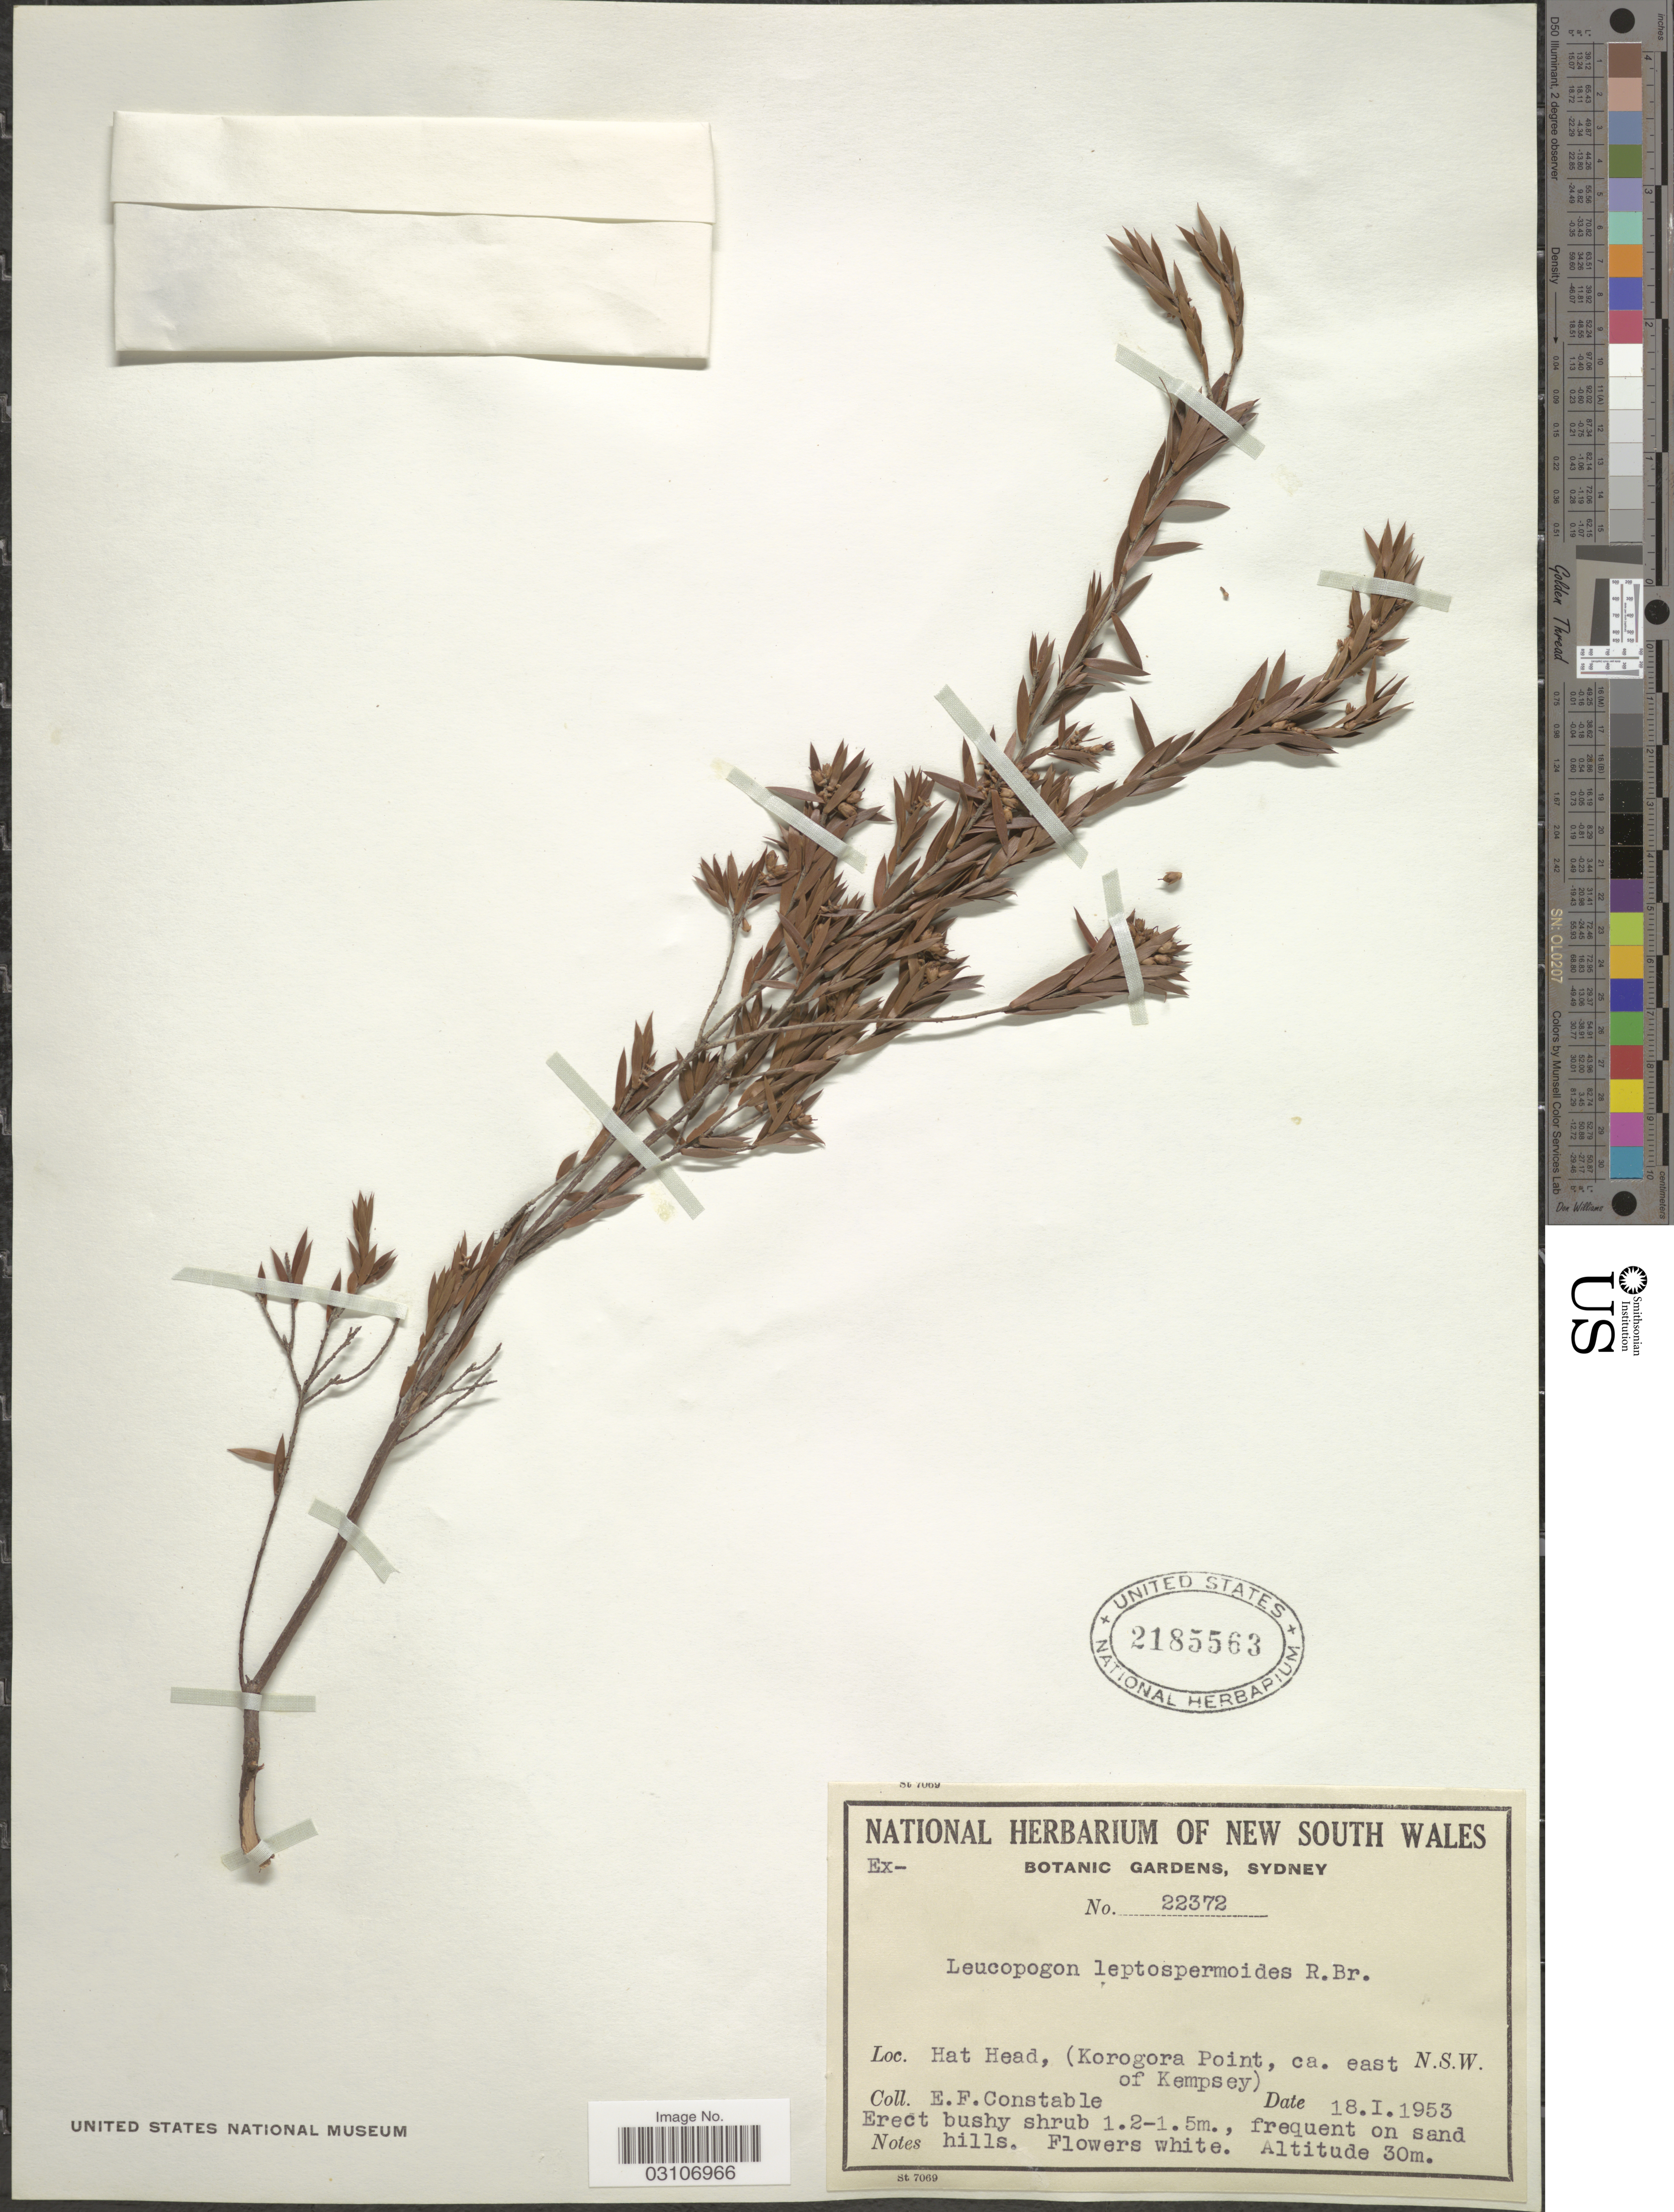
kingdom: Plantae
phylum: Tracheophyta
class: Magnoliopsida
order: Ericales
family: Ericaceae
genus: Leucopogon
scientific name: Leucopogon leptospermoides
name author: R. Br.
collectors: E. F. Constable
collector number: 22372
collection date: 1953-01-18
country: Australia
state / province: New South Wales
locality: Hat Head, (Korogora Point, ca. east of Kempsey).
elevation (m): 30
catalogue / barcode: US 2185563